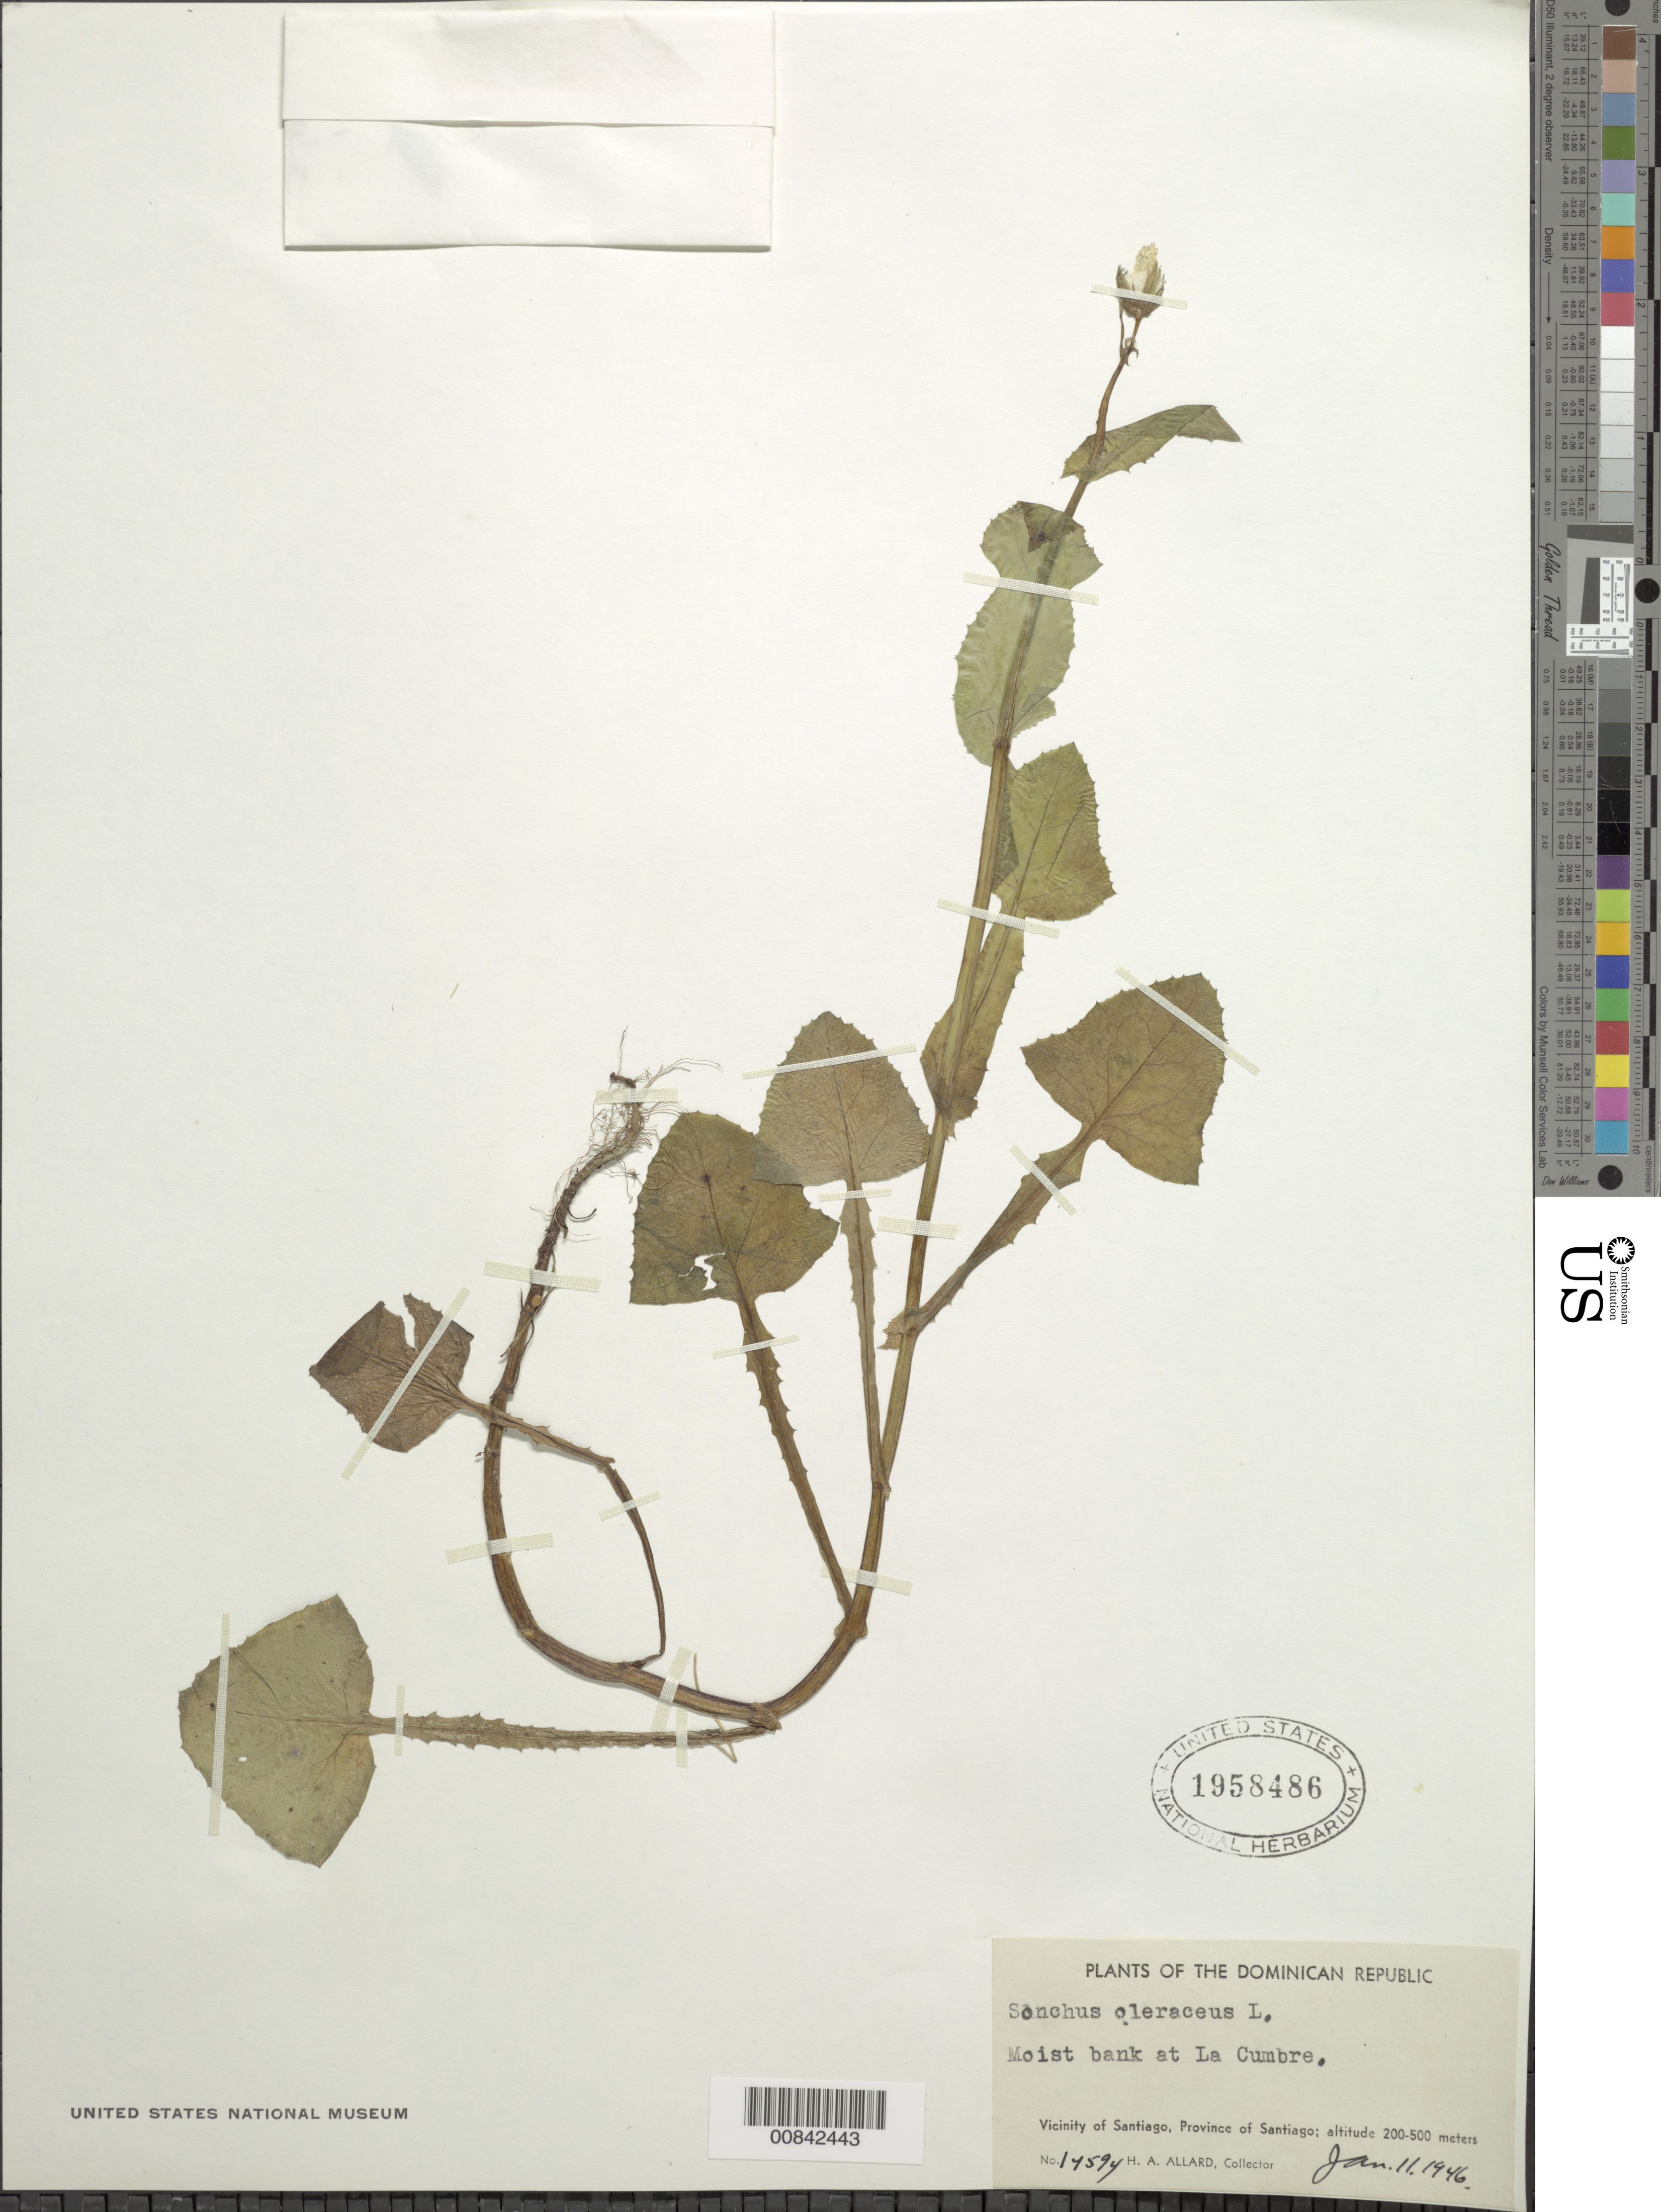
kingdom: Plantae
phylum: Tracheophyta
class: Magnoliopsida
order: Asterales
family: Asteraceae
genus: Sonchus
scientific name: Sonchus oleraceus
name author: L.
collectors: H. A. Allard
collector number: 14594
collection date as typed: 11 Jan 1946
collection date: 1946-01-11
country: Dominican Republic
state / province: Santiago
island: Hispaniola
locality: Vicinity of Santiago, La Cumbre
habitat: Moist bank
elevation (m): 200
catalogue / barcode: US 1958486